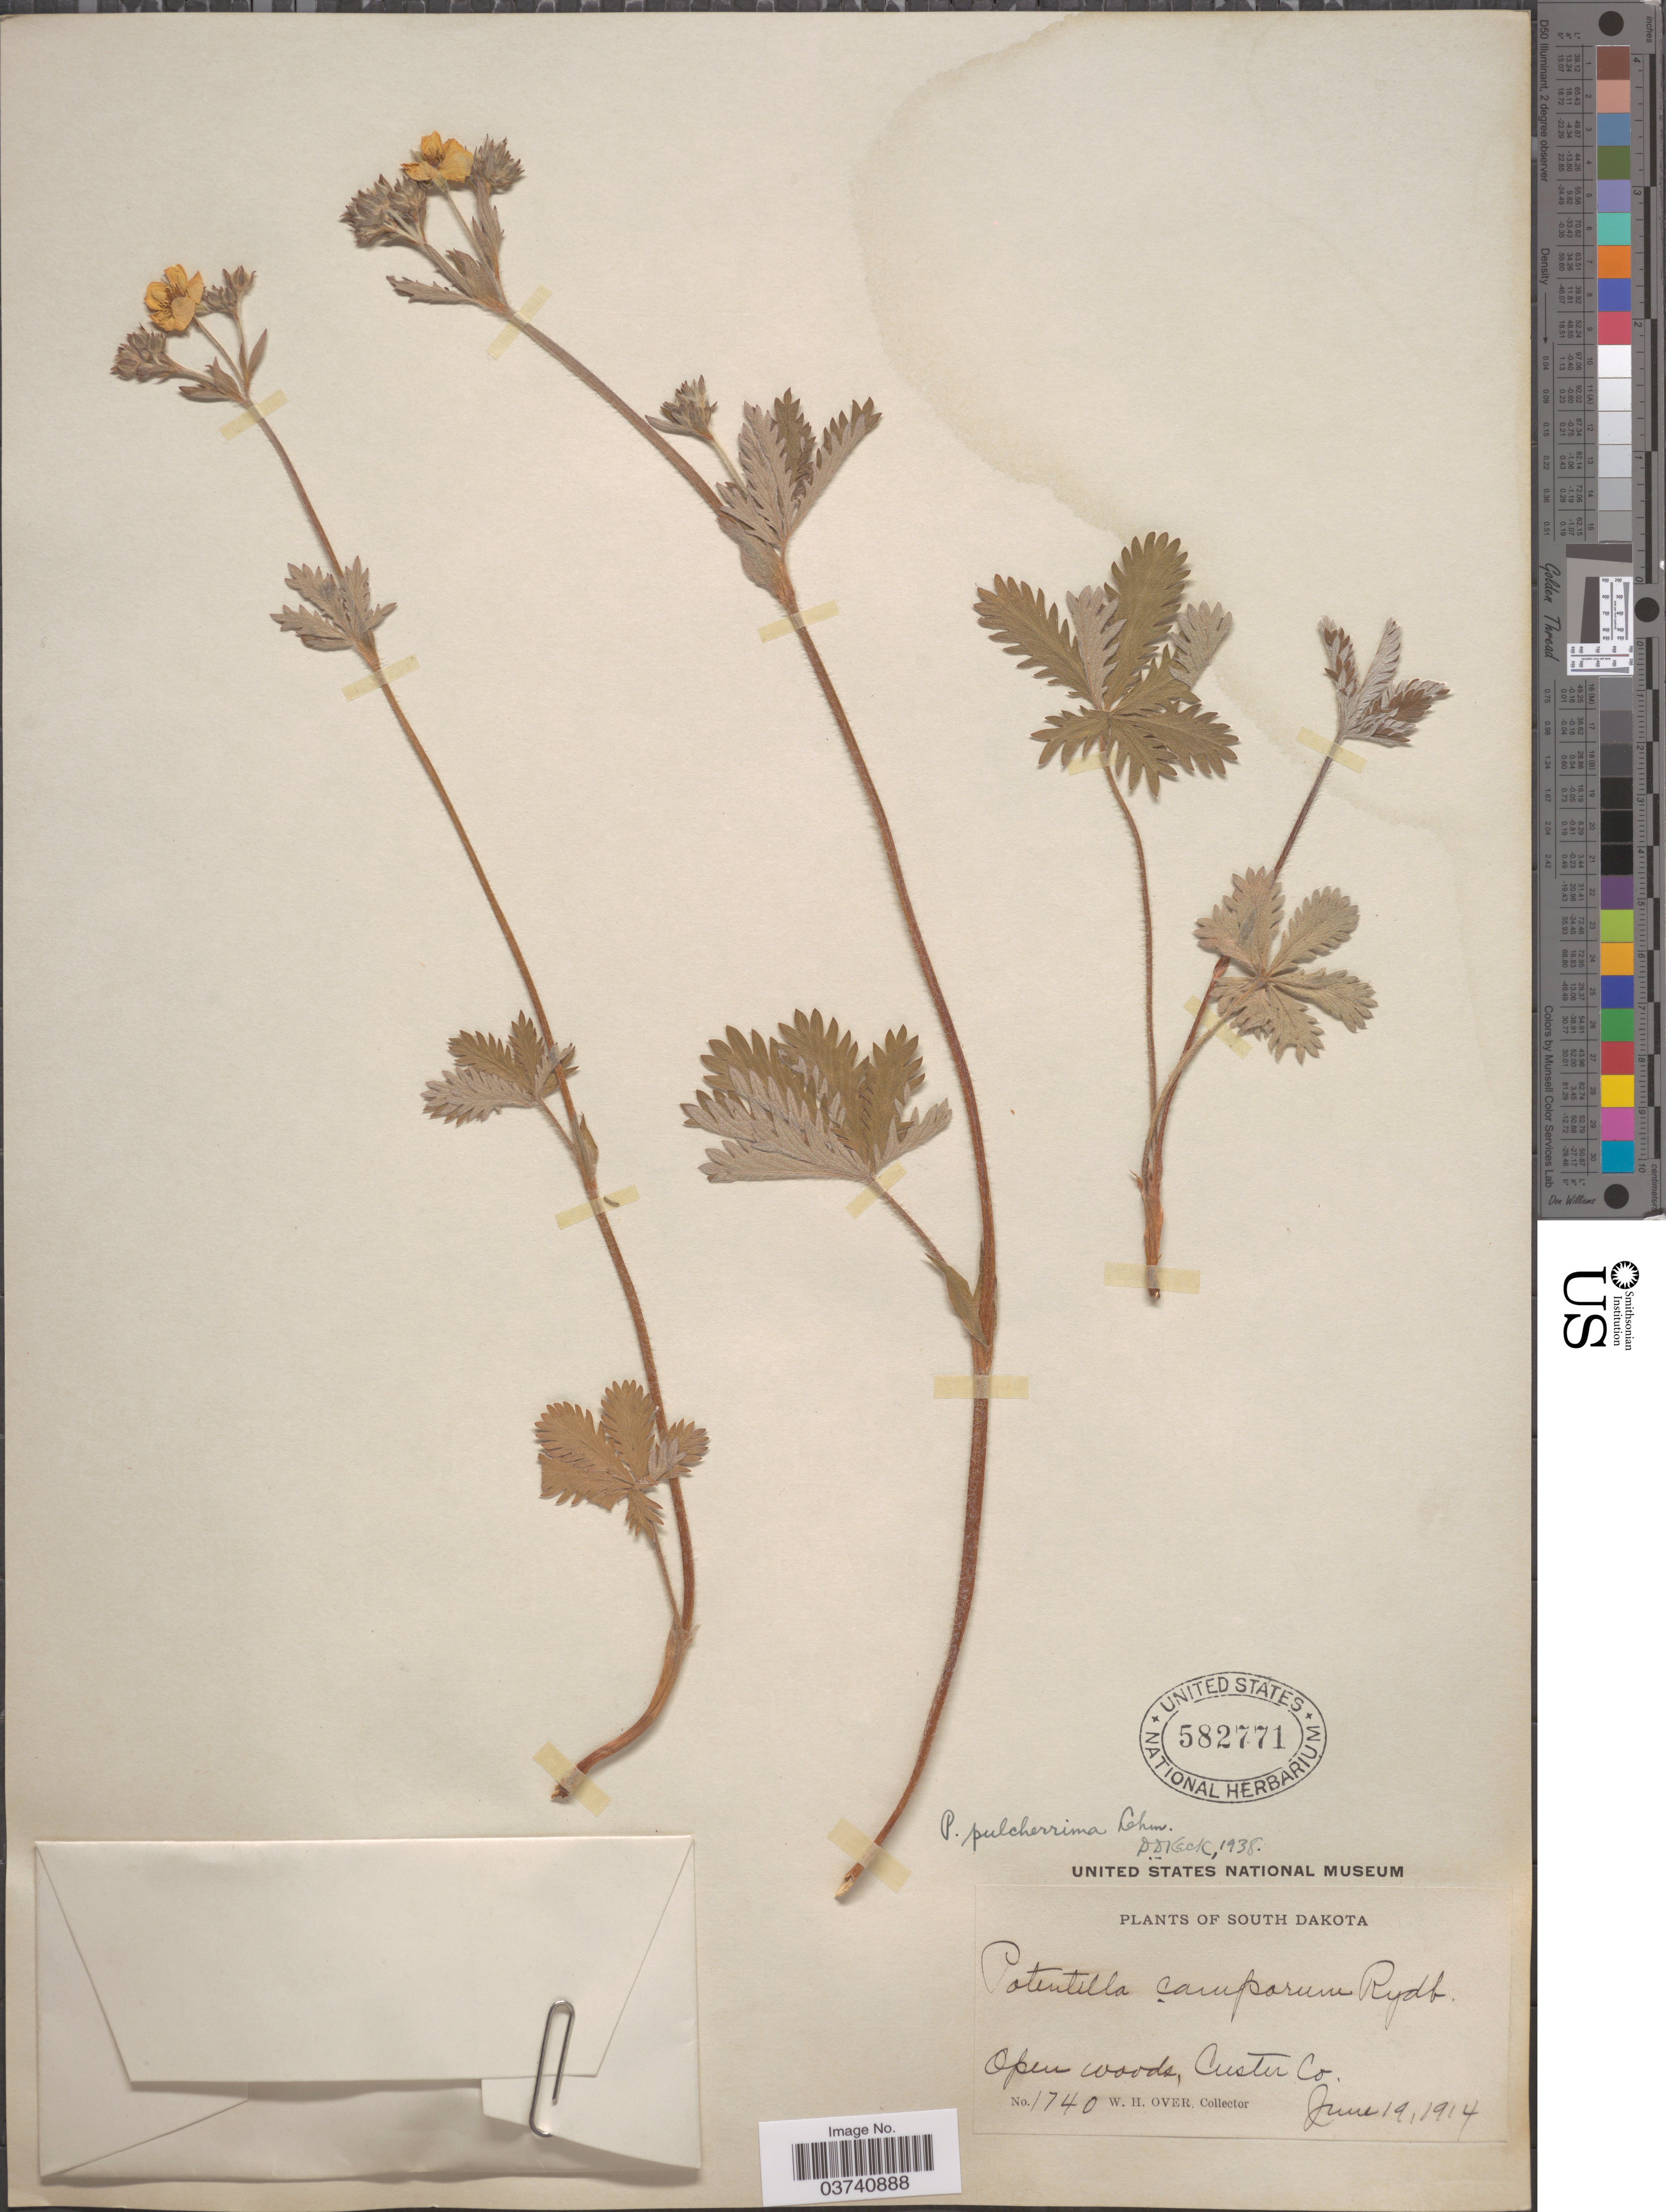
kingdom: Plantae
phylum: Tracheophyta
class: Magnoliopsida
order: Rosales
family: Rosaceae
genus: Potentilla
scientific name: Potentilla pulcherrima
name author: Lehm.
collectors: W. Over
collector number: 1740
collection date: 1914-06-19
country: United States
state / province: South Dakota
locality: Custer Co.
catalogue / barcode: US 582771